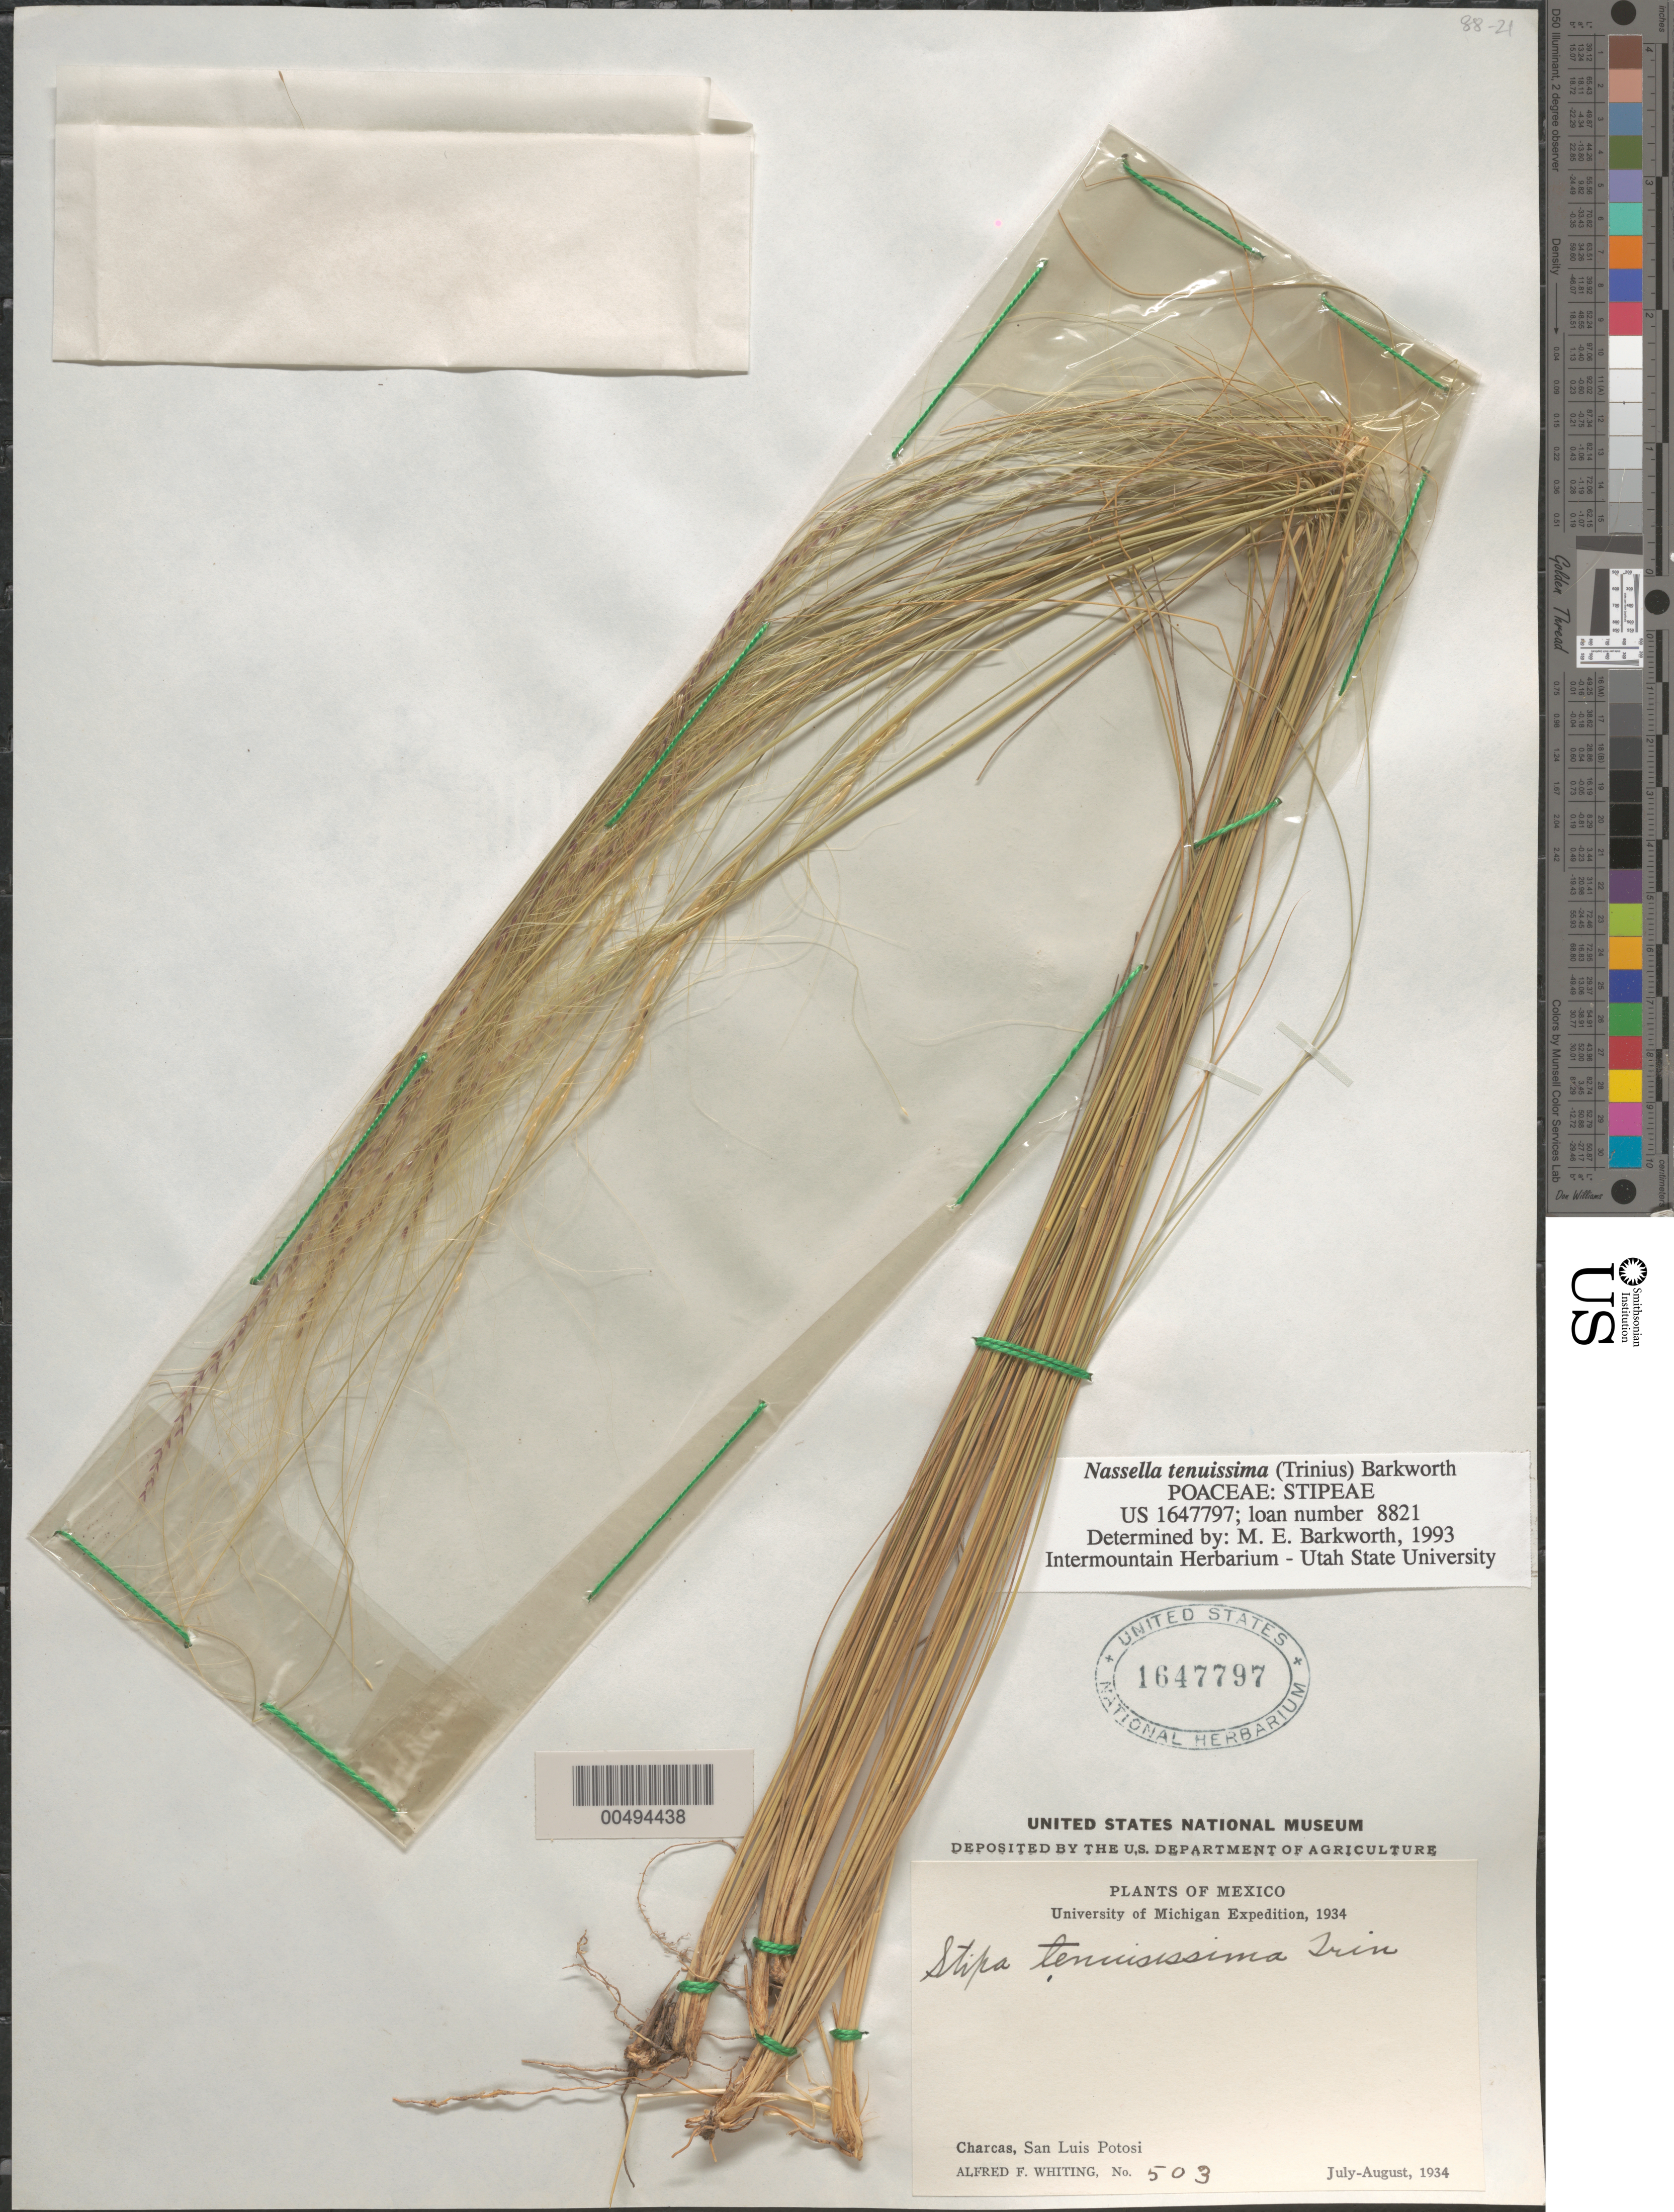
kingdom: Plantae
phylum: Tracheophyta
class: Liliopsida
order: Poales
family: Poaceae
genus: Nassella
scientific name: Nassella tenuissima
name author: (Trin.) Barkworth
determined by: Barkworth, M. E.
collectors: A. F. Whiting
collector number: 503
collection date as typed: Jul 1934 to Aug 1934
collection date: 1934-07/1934-08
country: Mexico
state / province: San Luis Potosi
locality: Charcas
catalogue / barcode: US 1647797